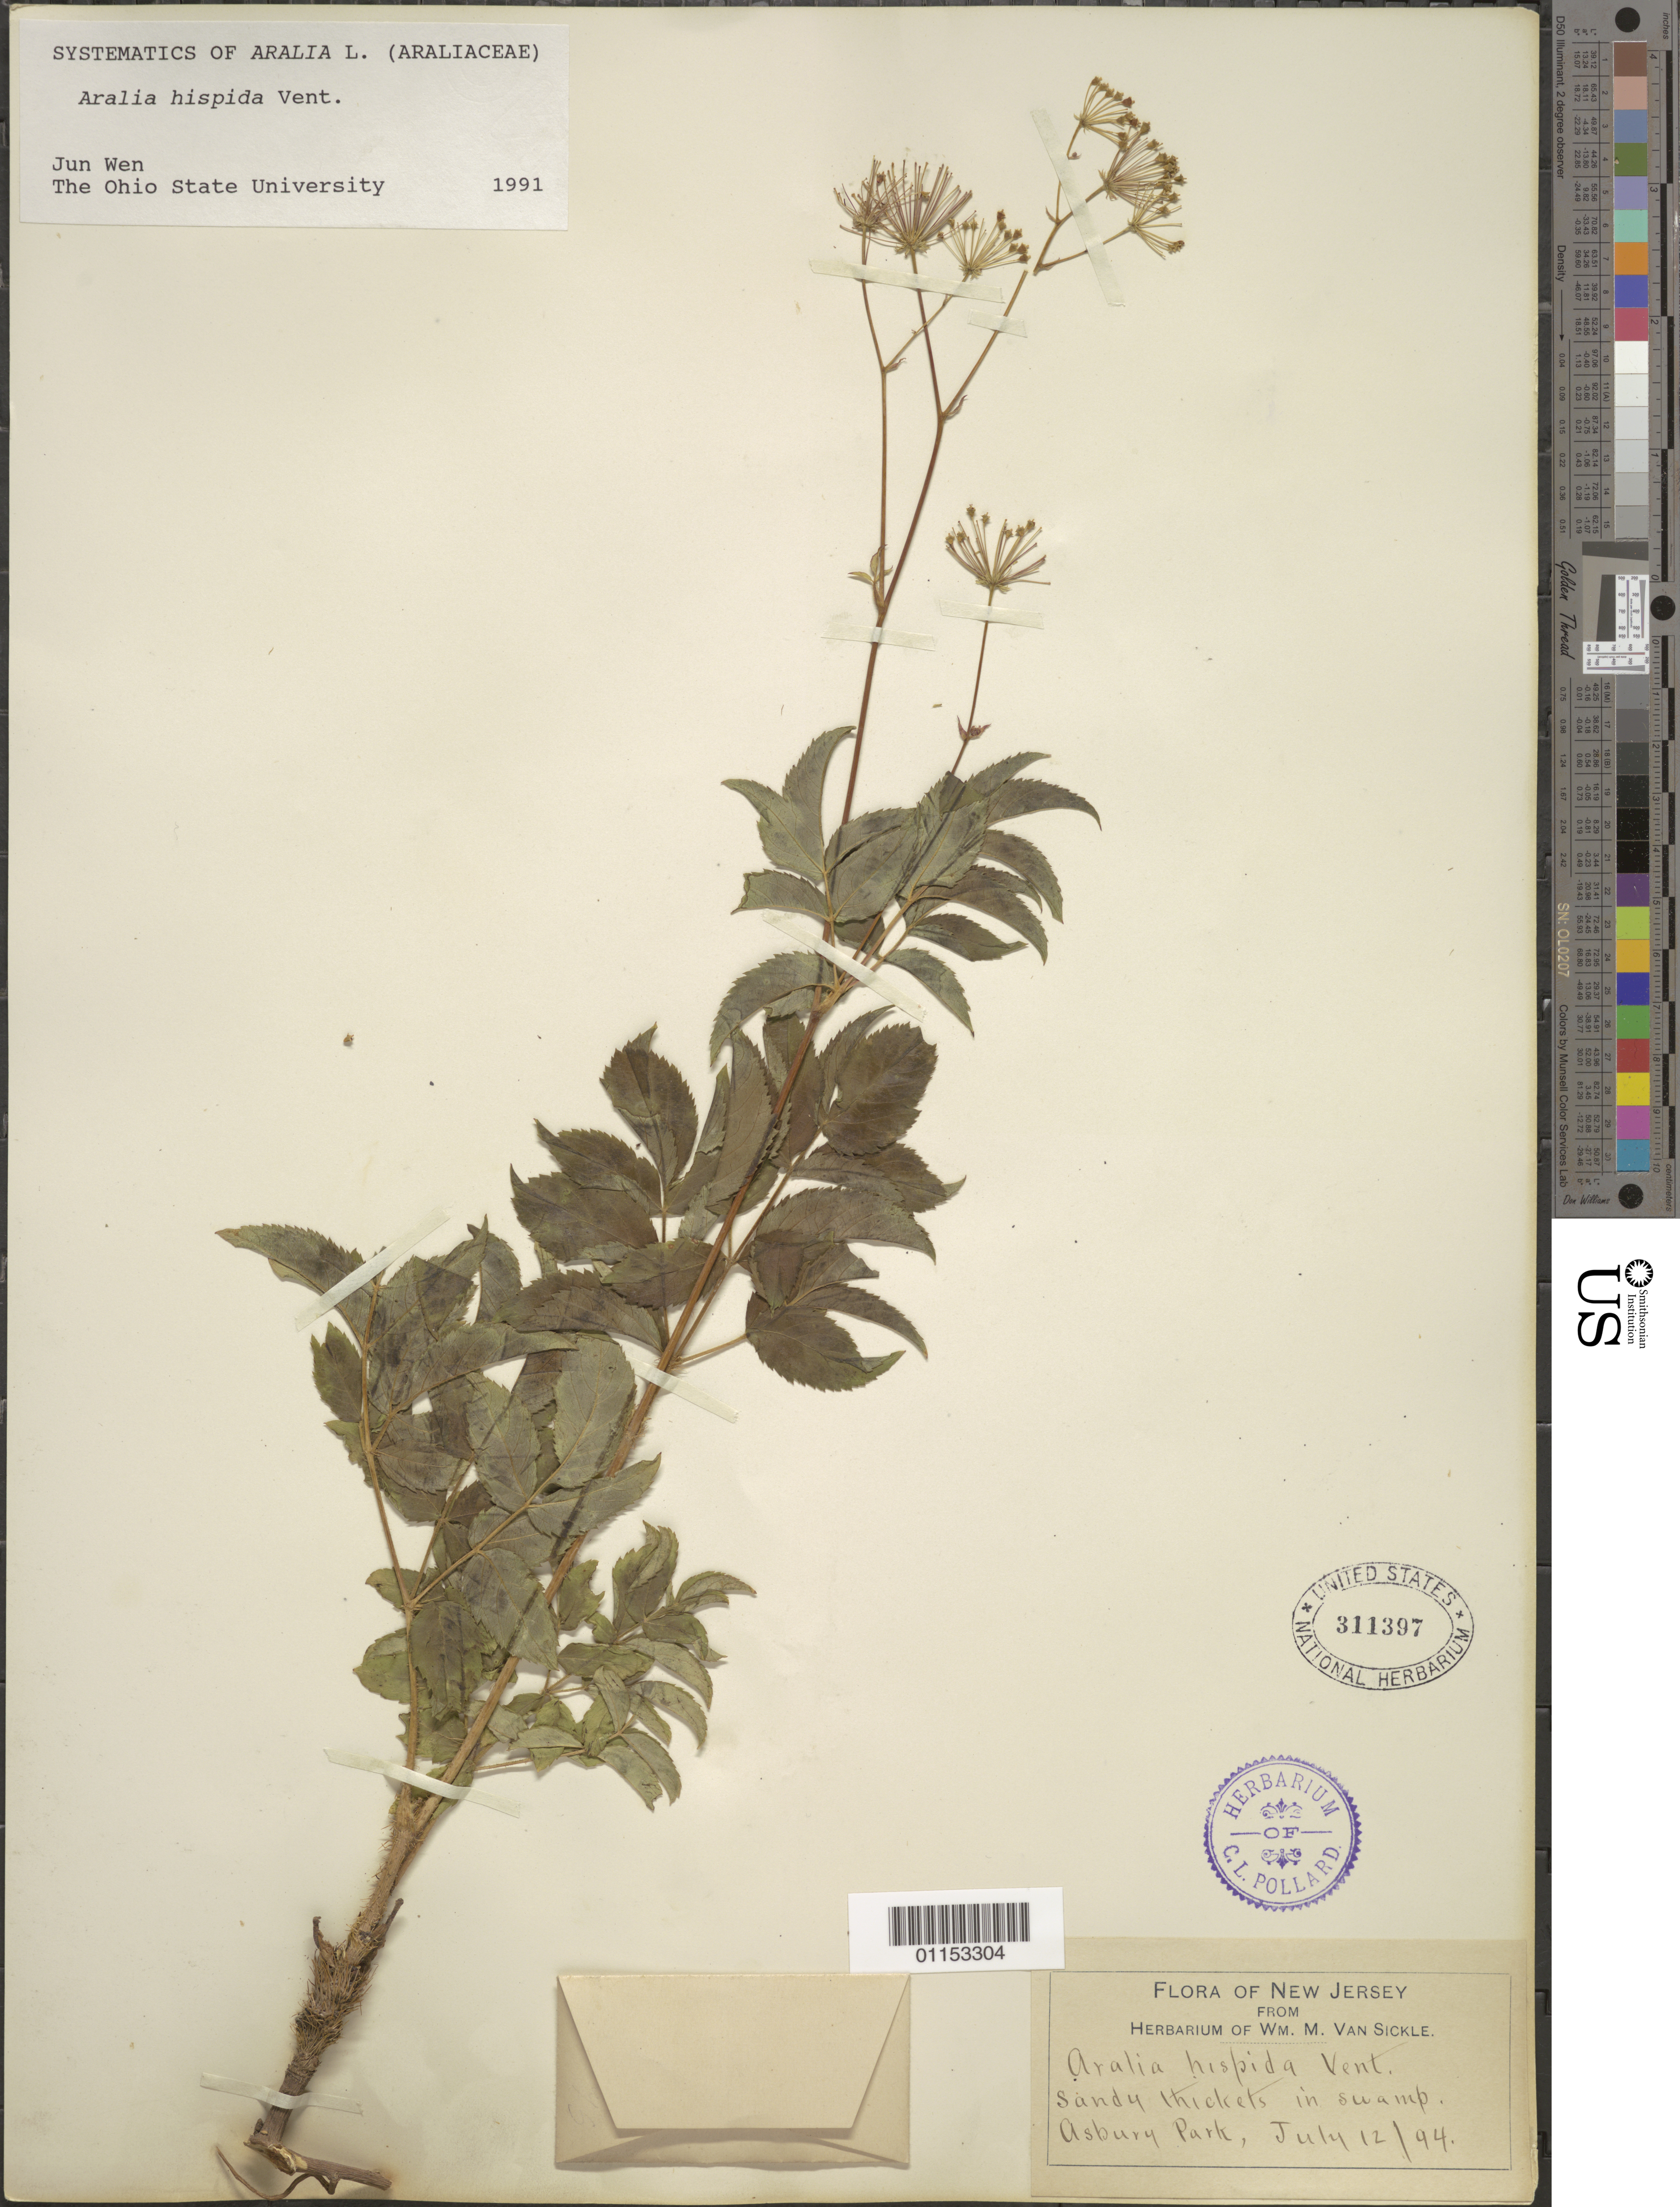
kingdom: Plantae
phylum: Tracheophyta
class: Magnoliopsida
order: Apiales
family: Araliaceae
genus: Aralia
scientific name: Aralia hispida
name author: Vent.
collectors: W. M. Van Sickle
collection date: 1894-07-12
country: United States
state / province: New Jersey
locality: Asbury Park.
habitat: Sandy thickets in swamp.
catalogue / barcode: US 311397